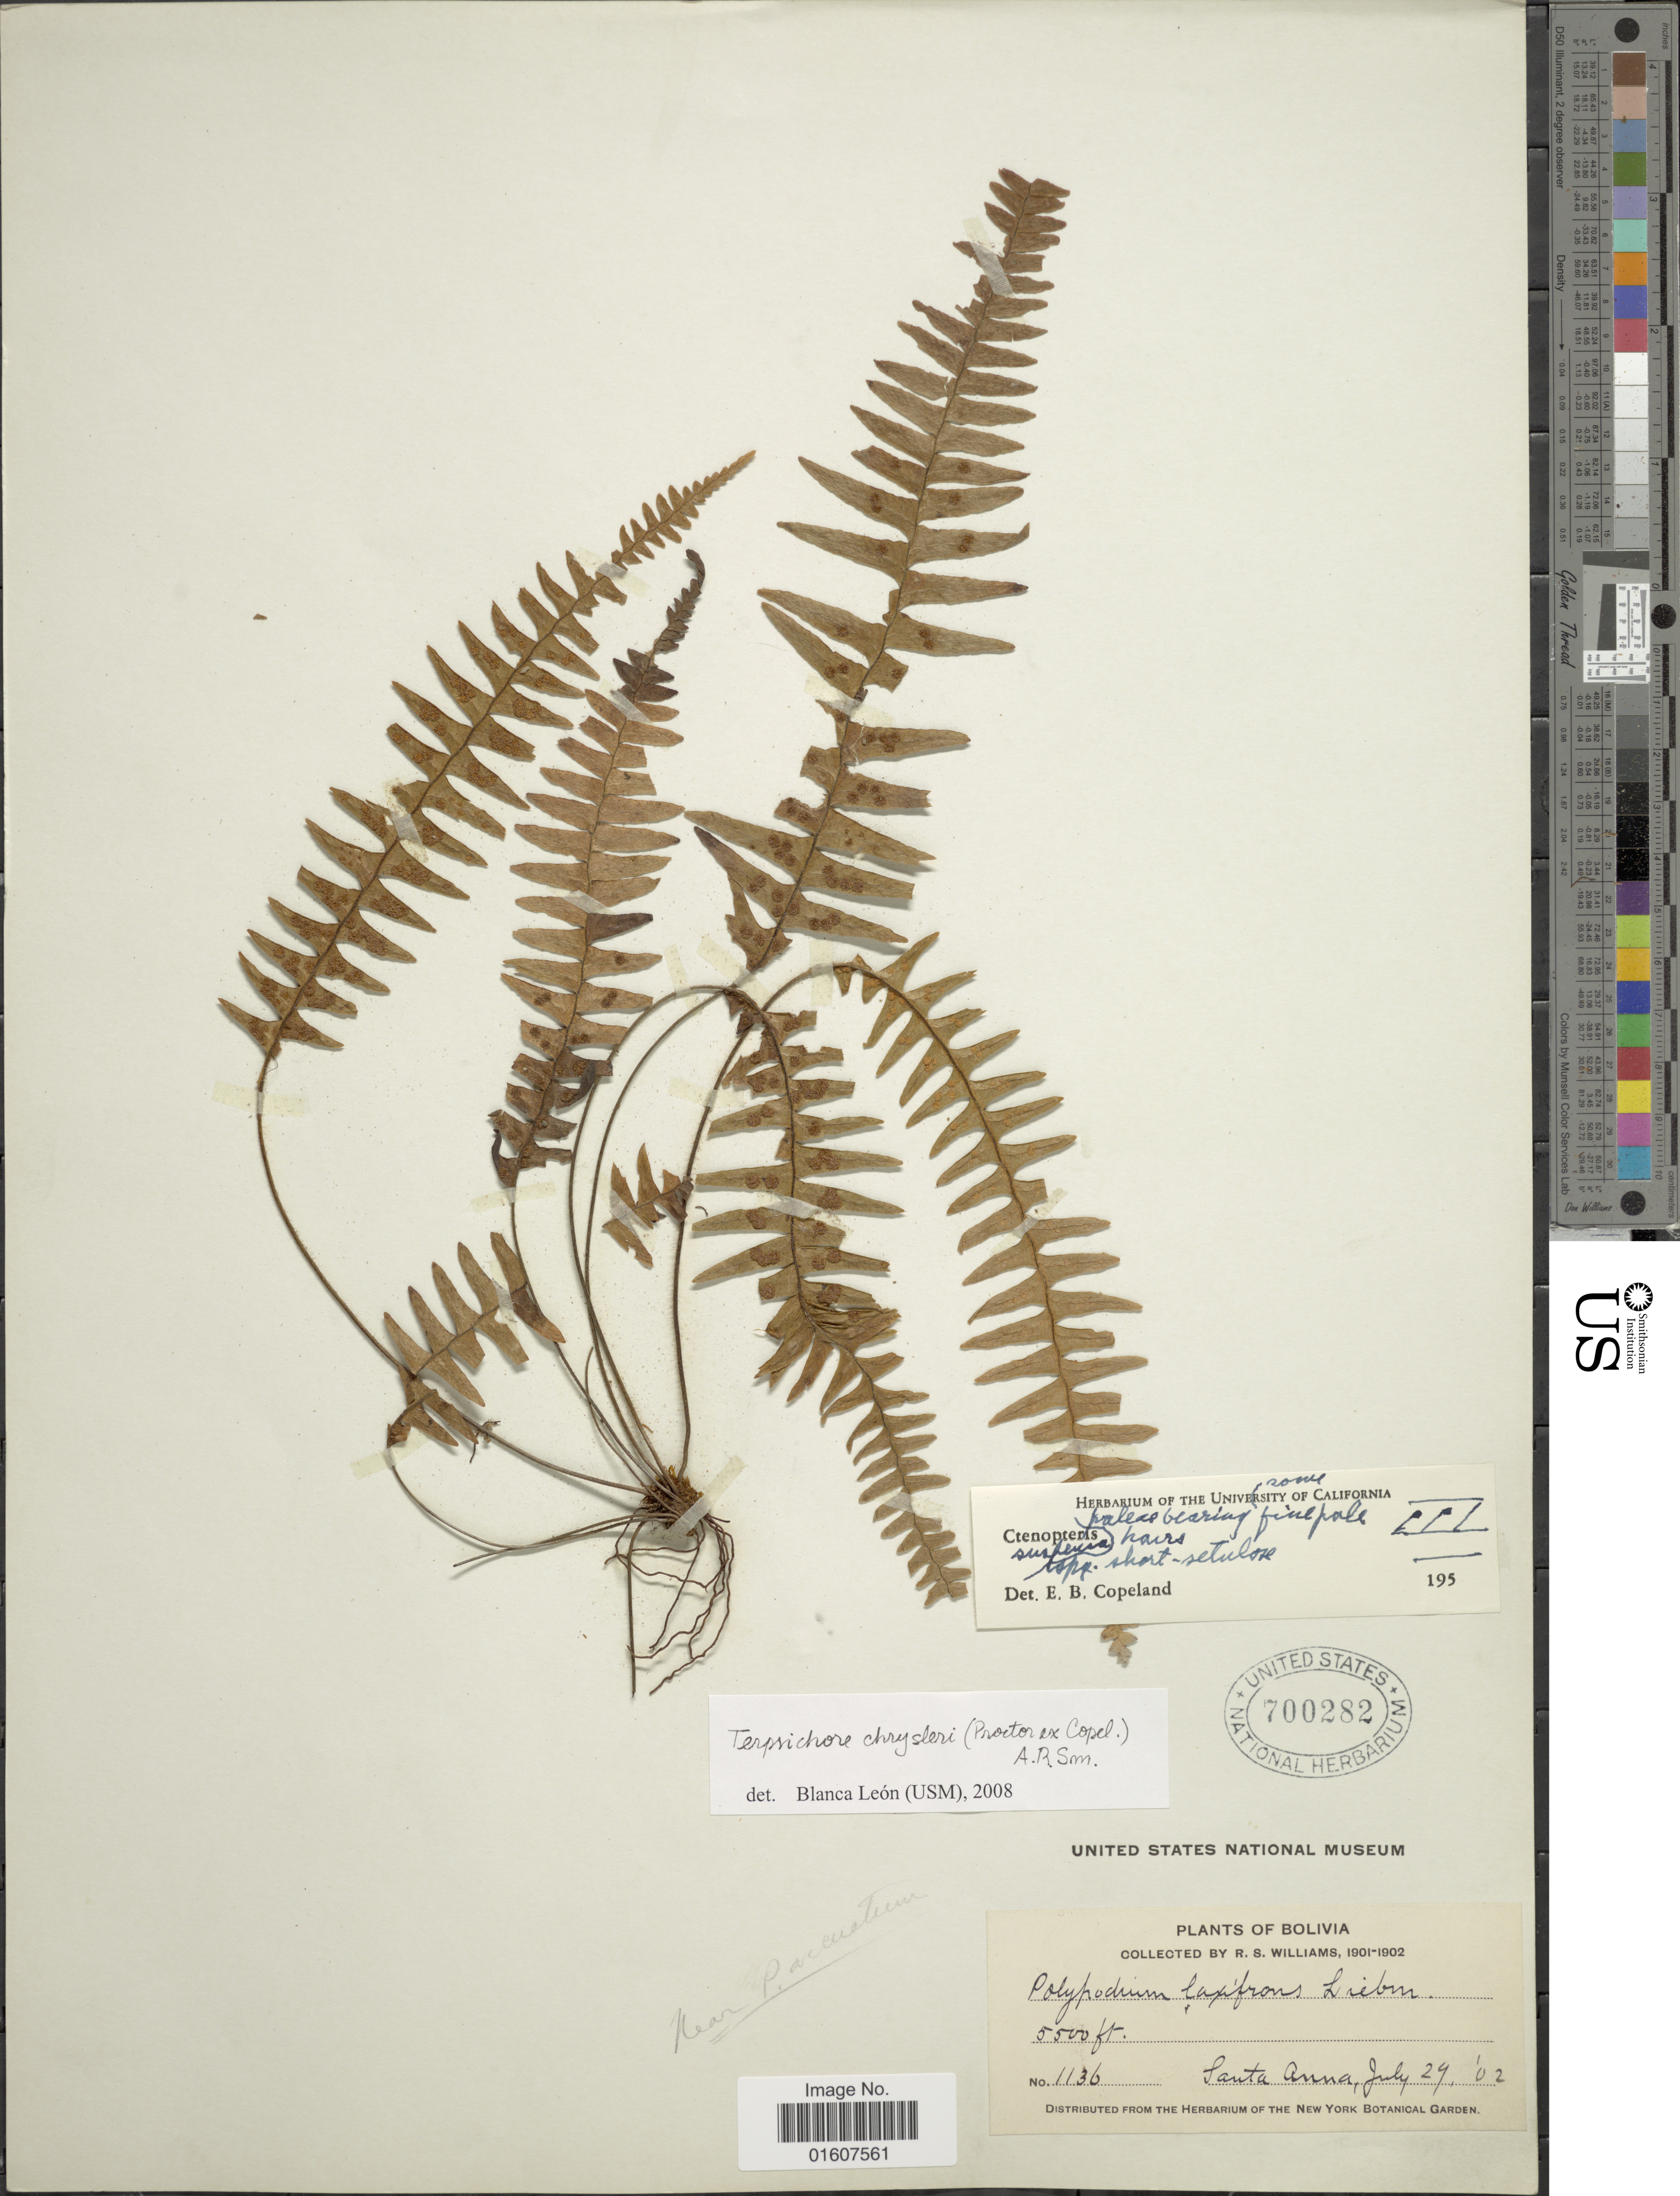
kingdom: Plantae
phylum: Tracheophyta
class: Polypodiopsida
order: Polypodiales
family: Polypodiaceae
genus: Terpsichore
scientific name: Terpsichore chrysleri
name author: (Copel.) A.R. Sm.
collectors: R. S. Williams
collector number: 1136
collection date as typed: July 29, '02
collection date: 1902-07-29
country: Bolivia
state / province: La Paz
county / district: Franz Tamayo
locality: Santa Ana (near Aten)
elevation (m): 1676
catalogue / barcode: US 700282